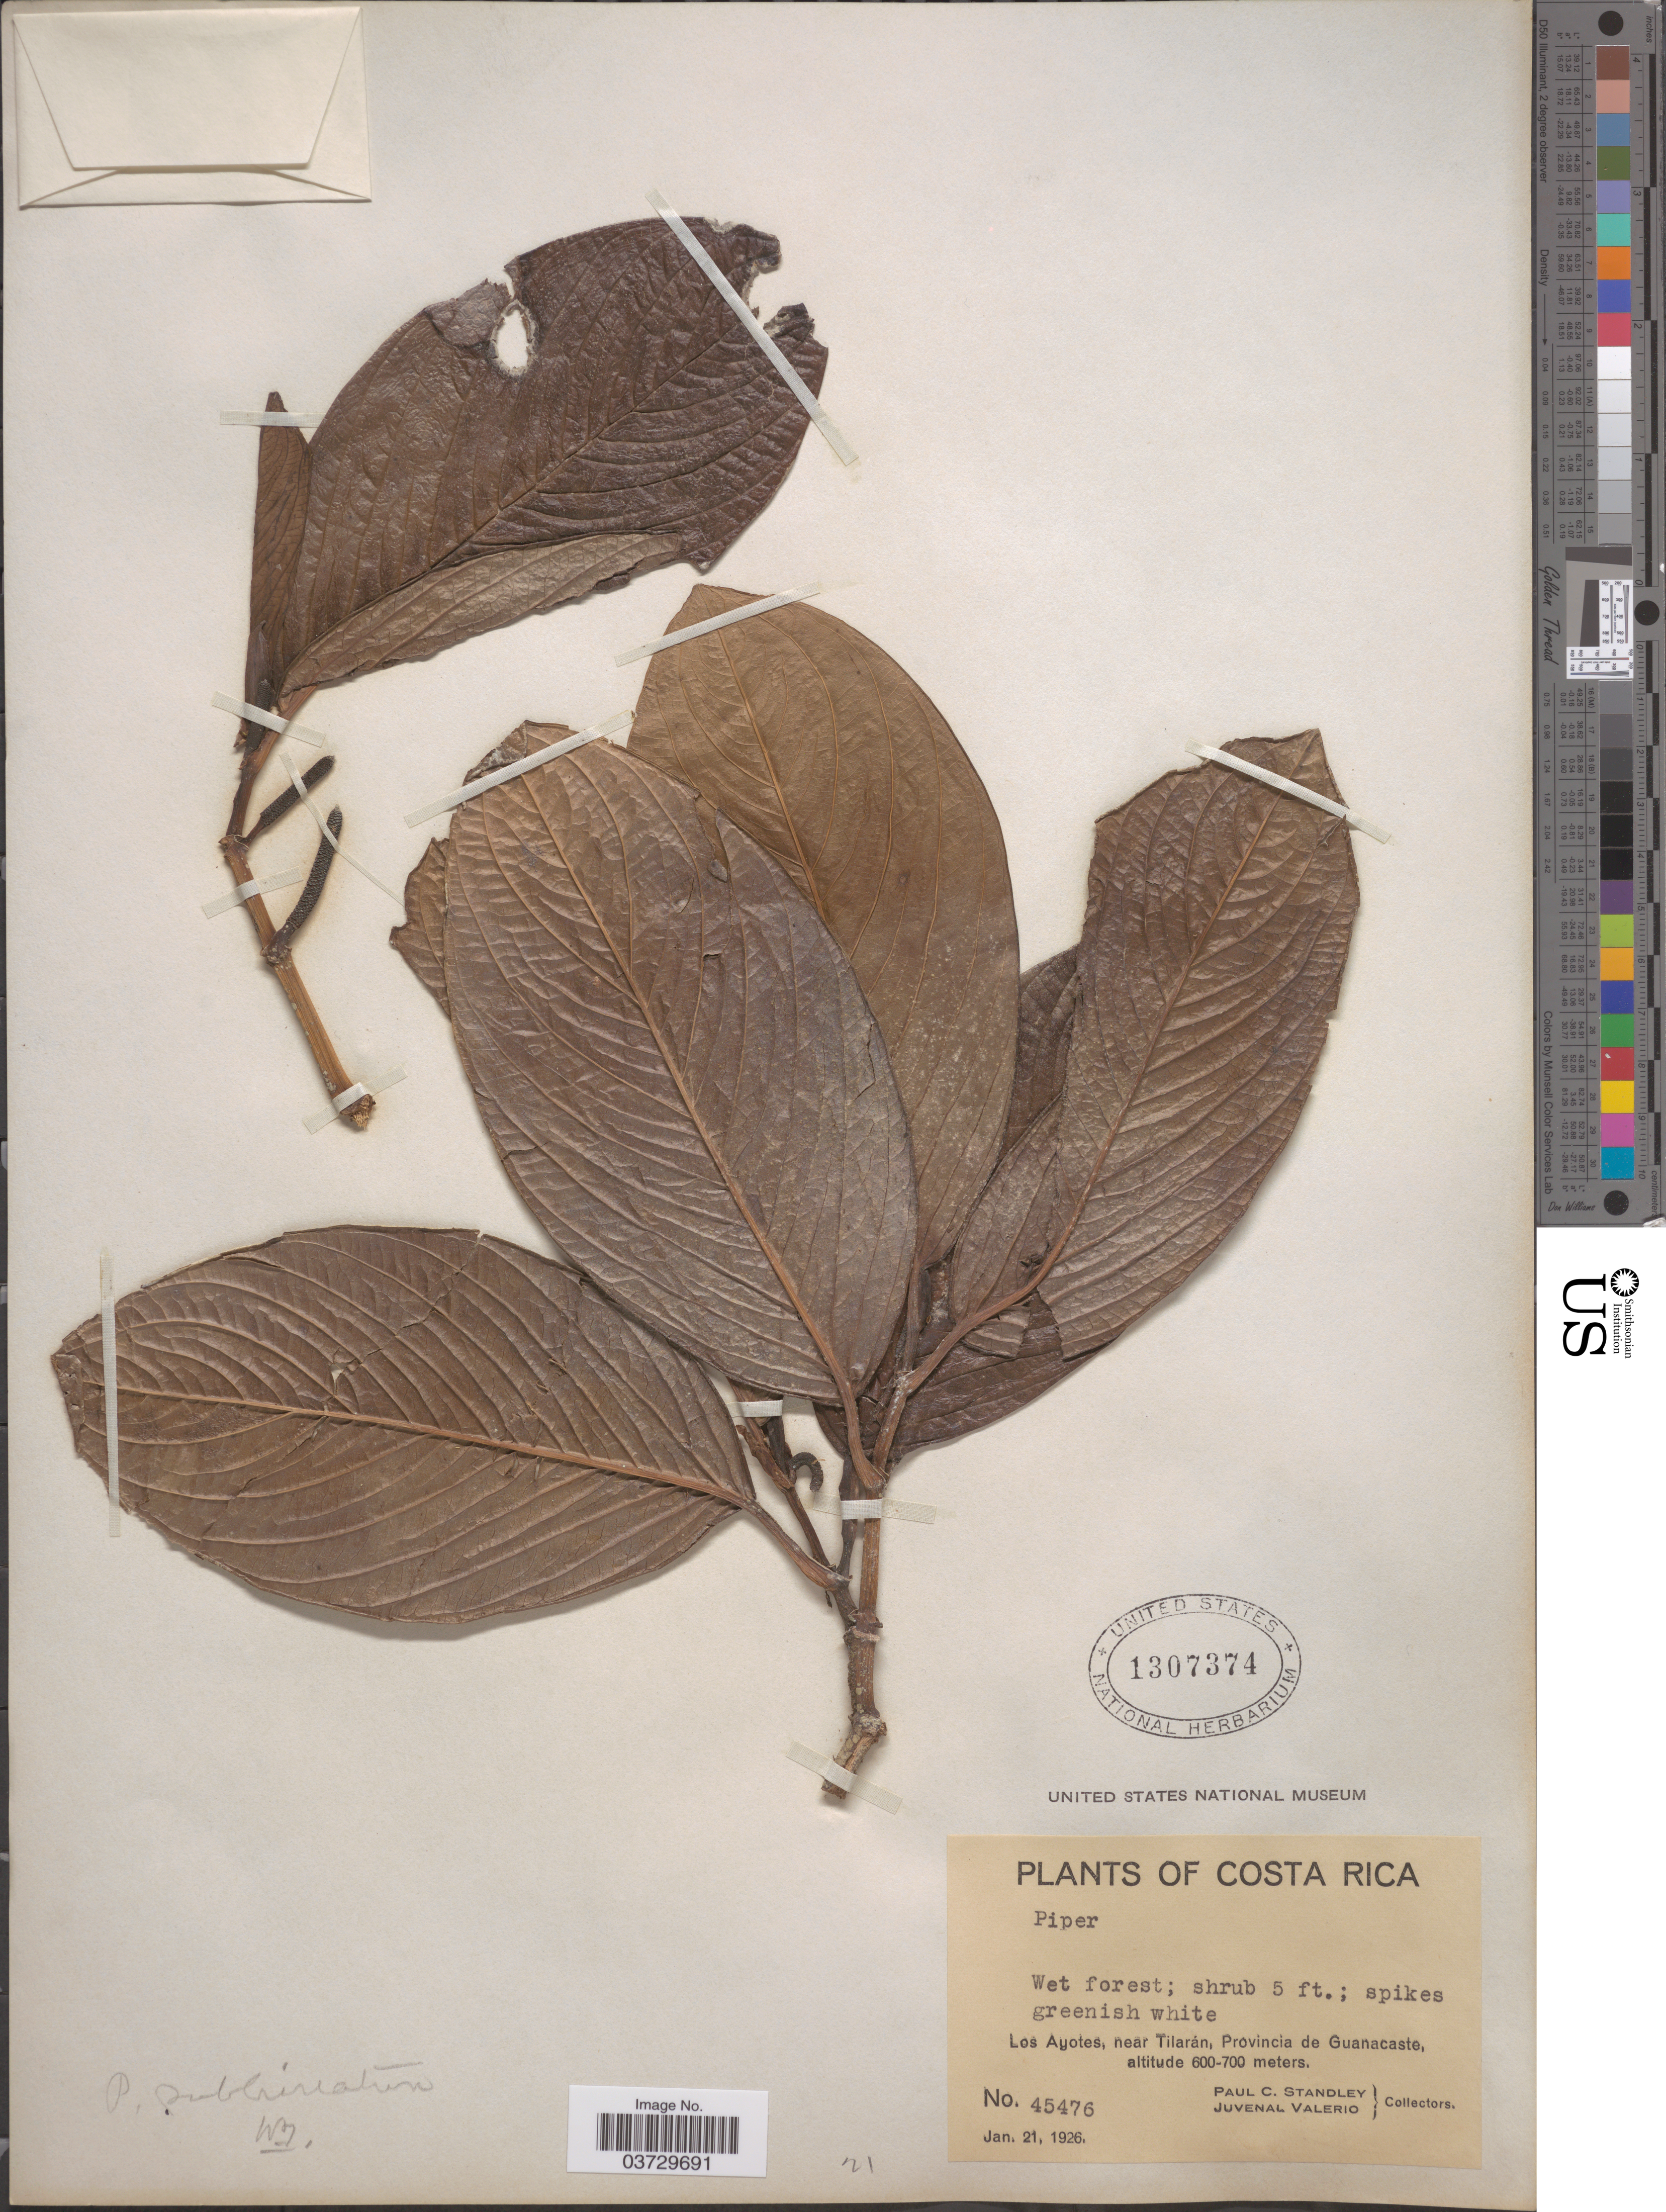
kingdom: Plantae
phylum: Tracheophyta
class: Magnoliopsida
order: Piperales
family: Piperaceae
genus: Piper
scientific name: Piper sublineatum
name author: Kuntze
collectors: P. C. Standley & J. Valerio R.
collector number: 45476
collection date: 1926-01-21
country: Costa Rica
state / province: Guanacaste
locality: Los Ayotes, near Tilarán.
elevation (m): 600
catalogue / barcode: US 1307374